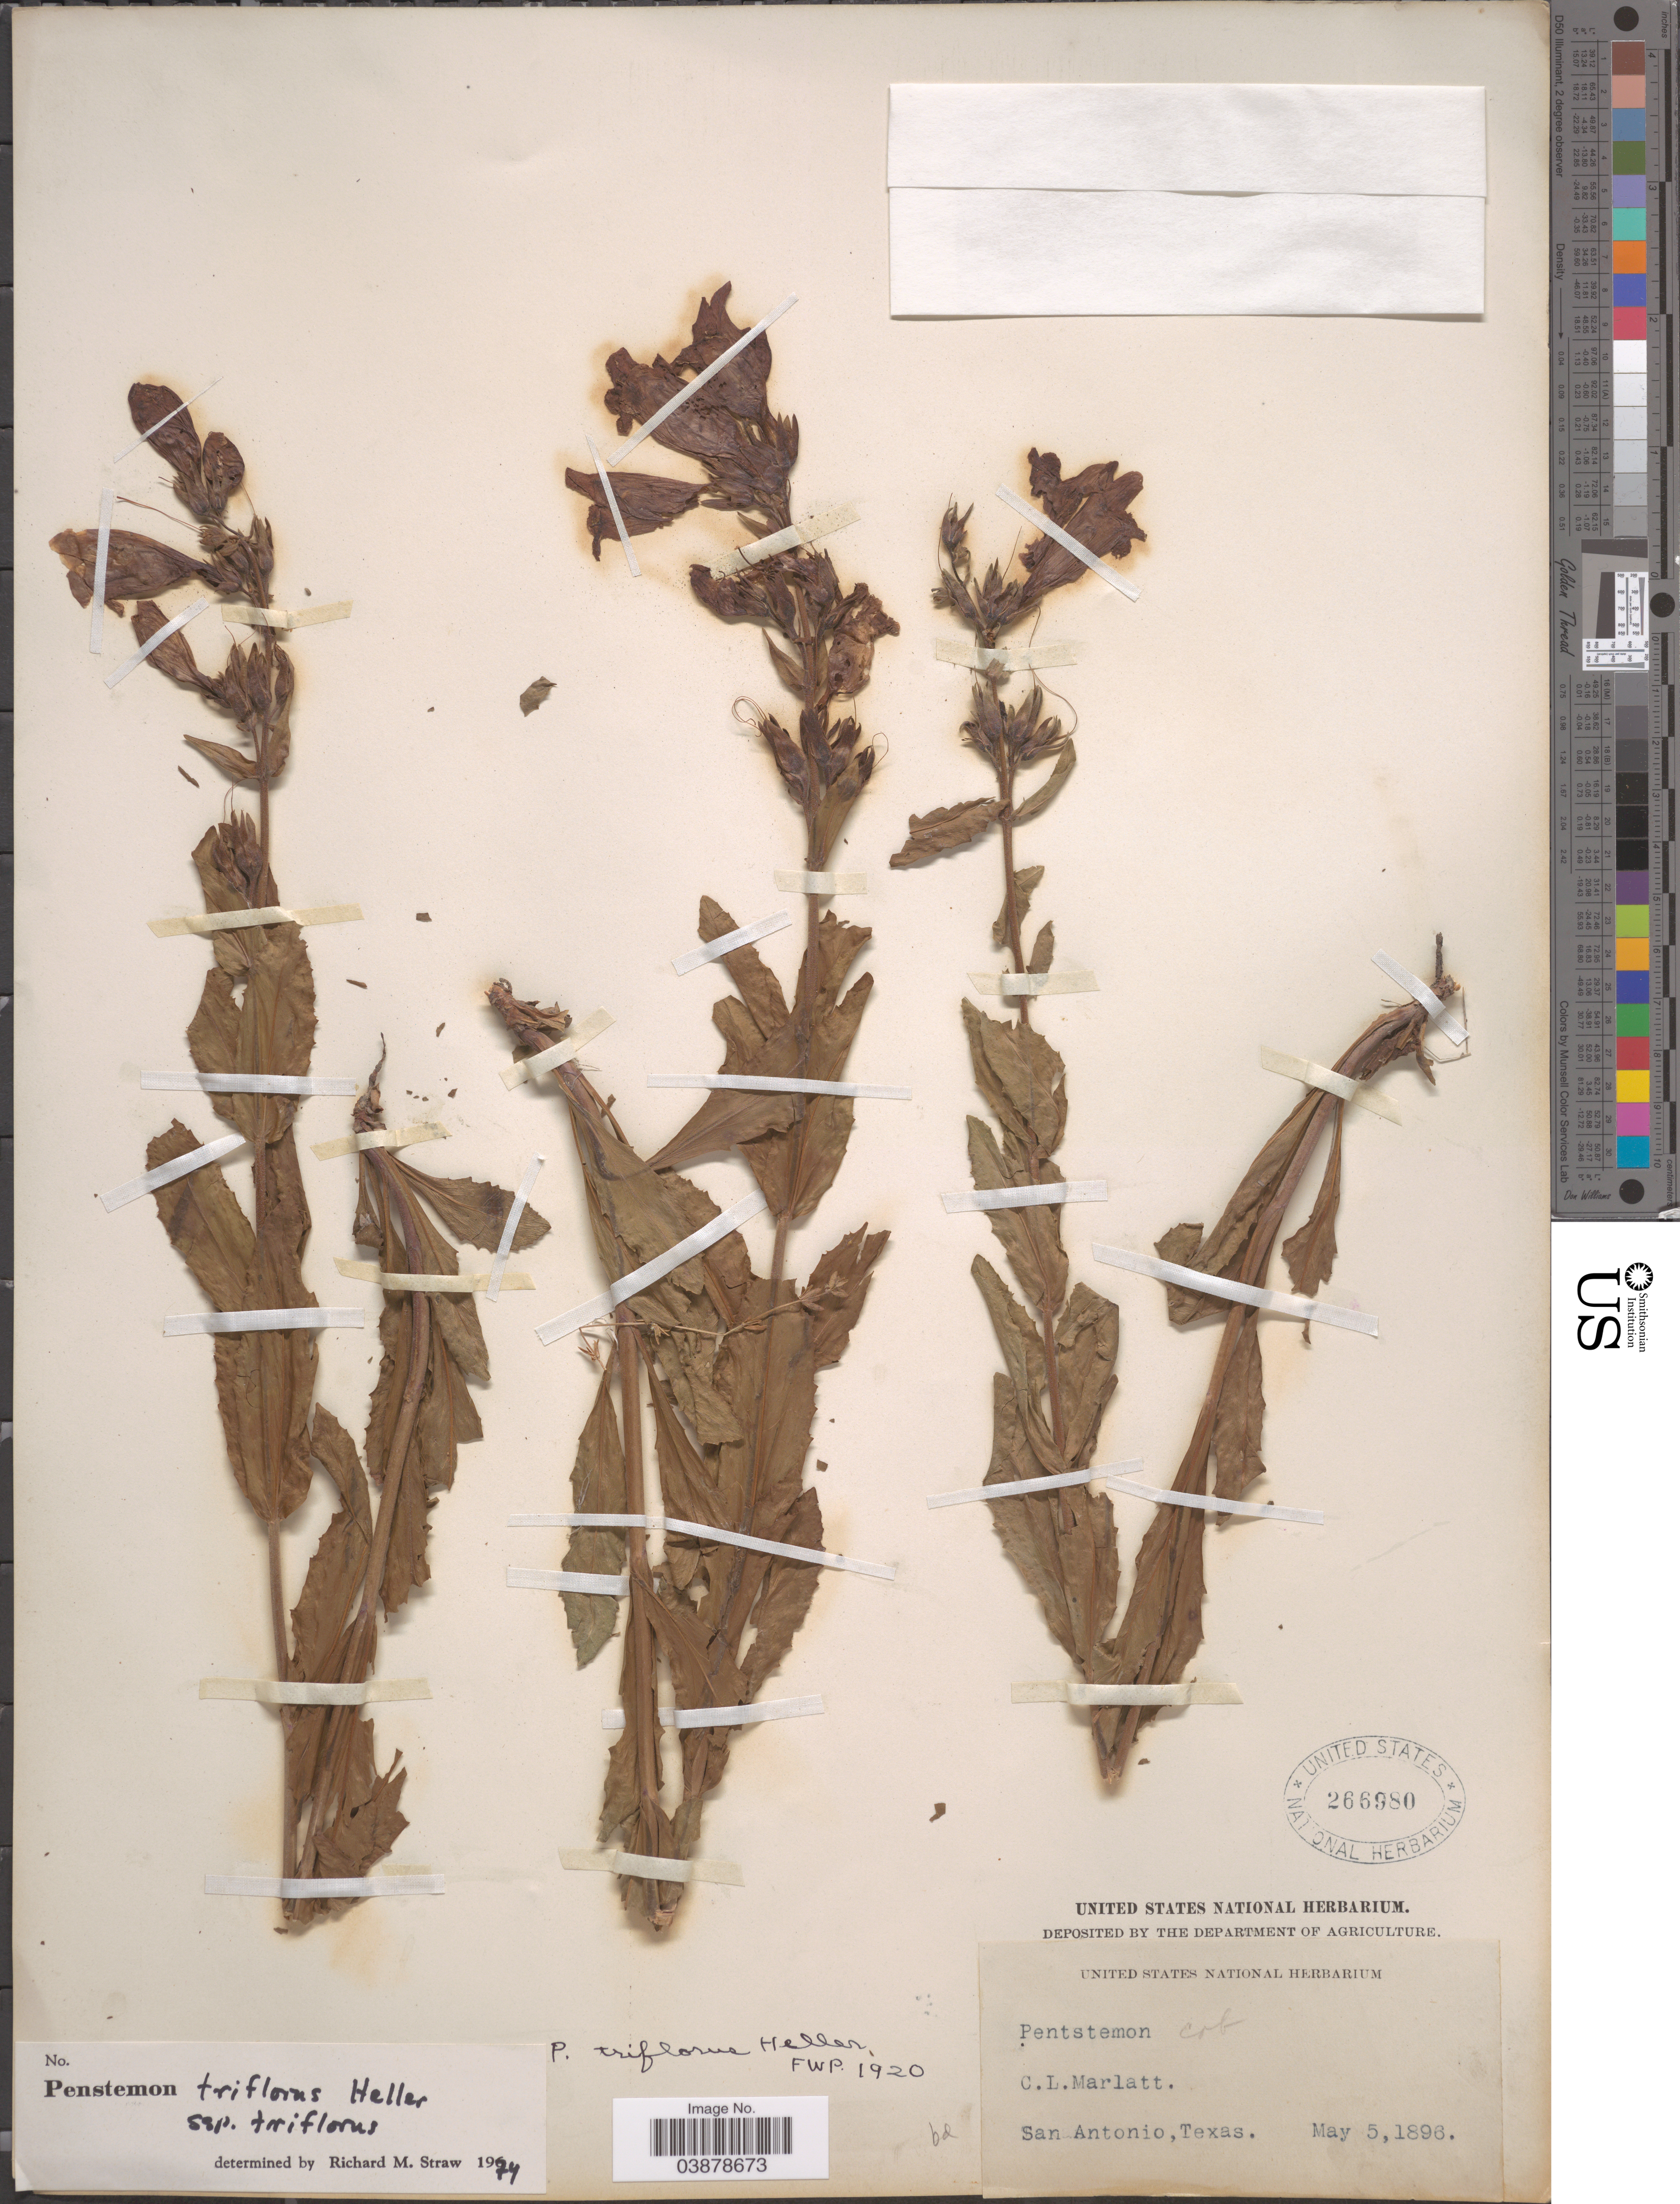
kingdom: Plantae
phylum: Tracheophyta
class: Magnoliopsida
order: Lamiales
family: Plantaginaceae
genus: Penstemon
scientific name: Penstemon triflorus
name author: A. Heller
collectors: C. Marlatt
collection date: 1896-05-05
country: United States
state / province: Texas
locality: San Antonio.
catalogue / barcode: US 266980